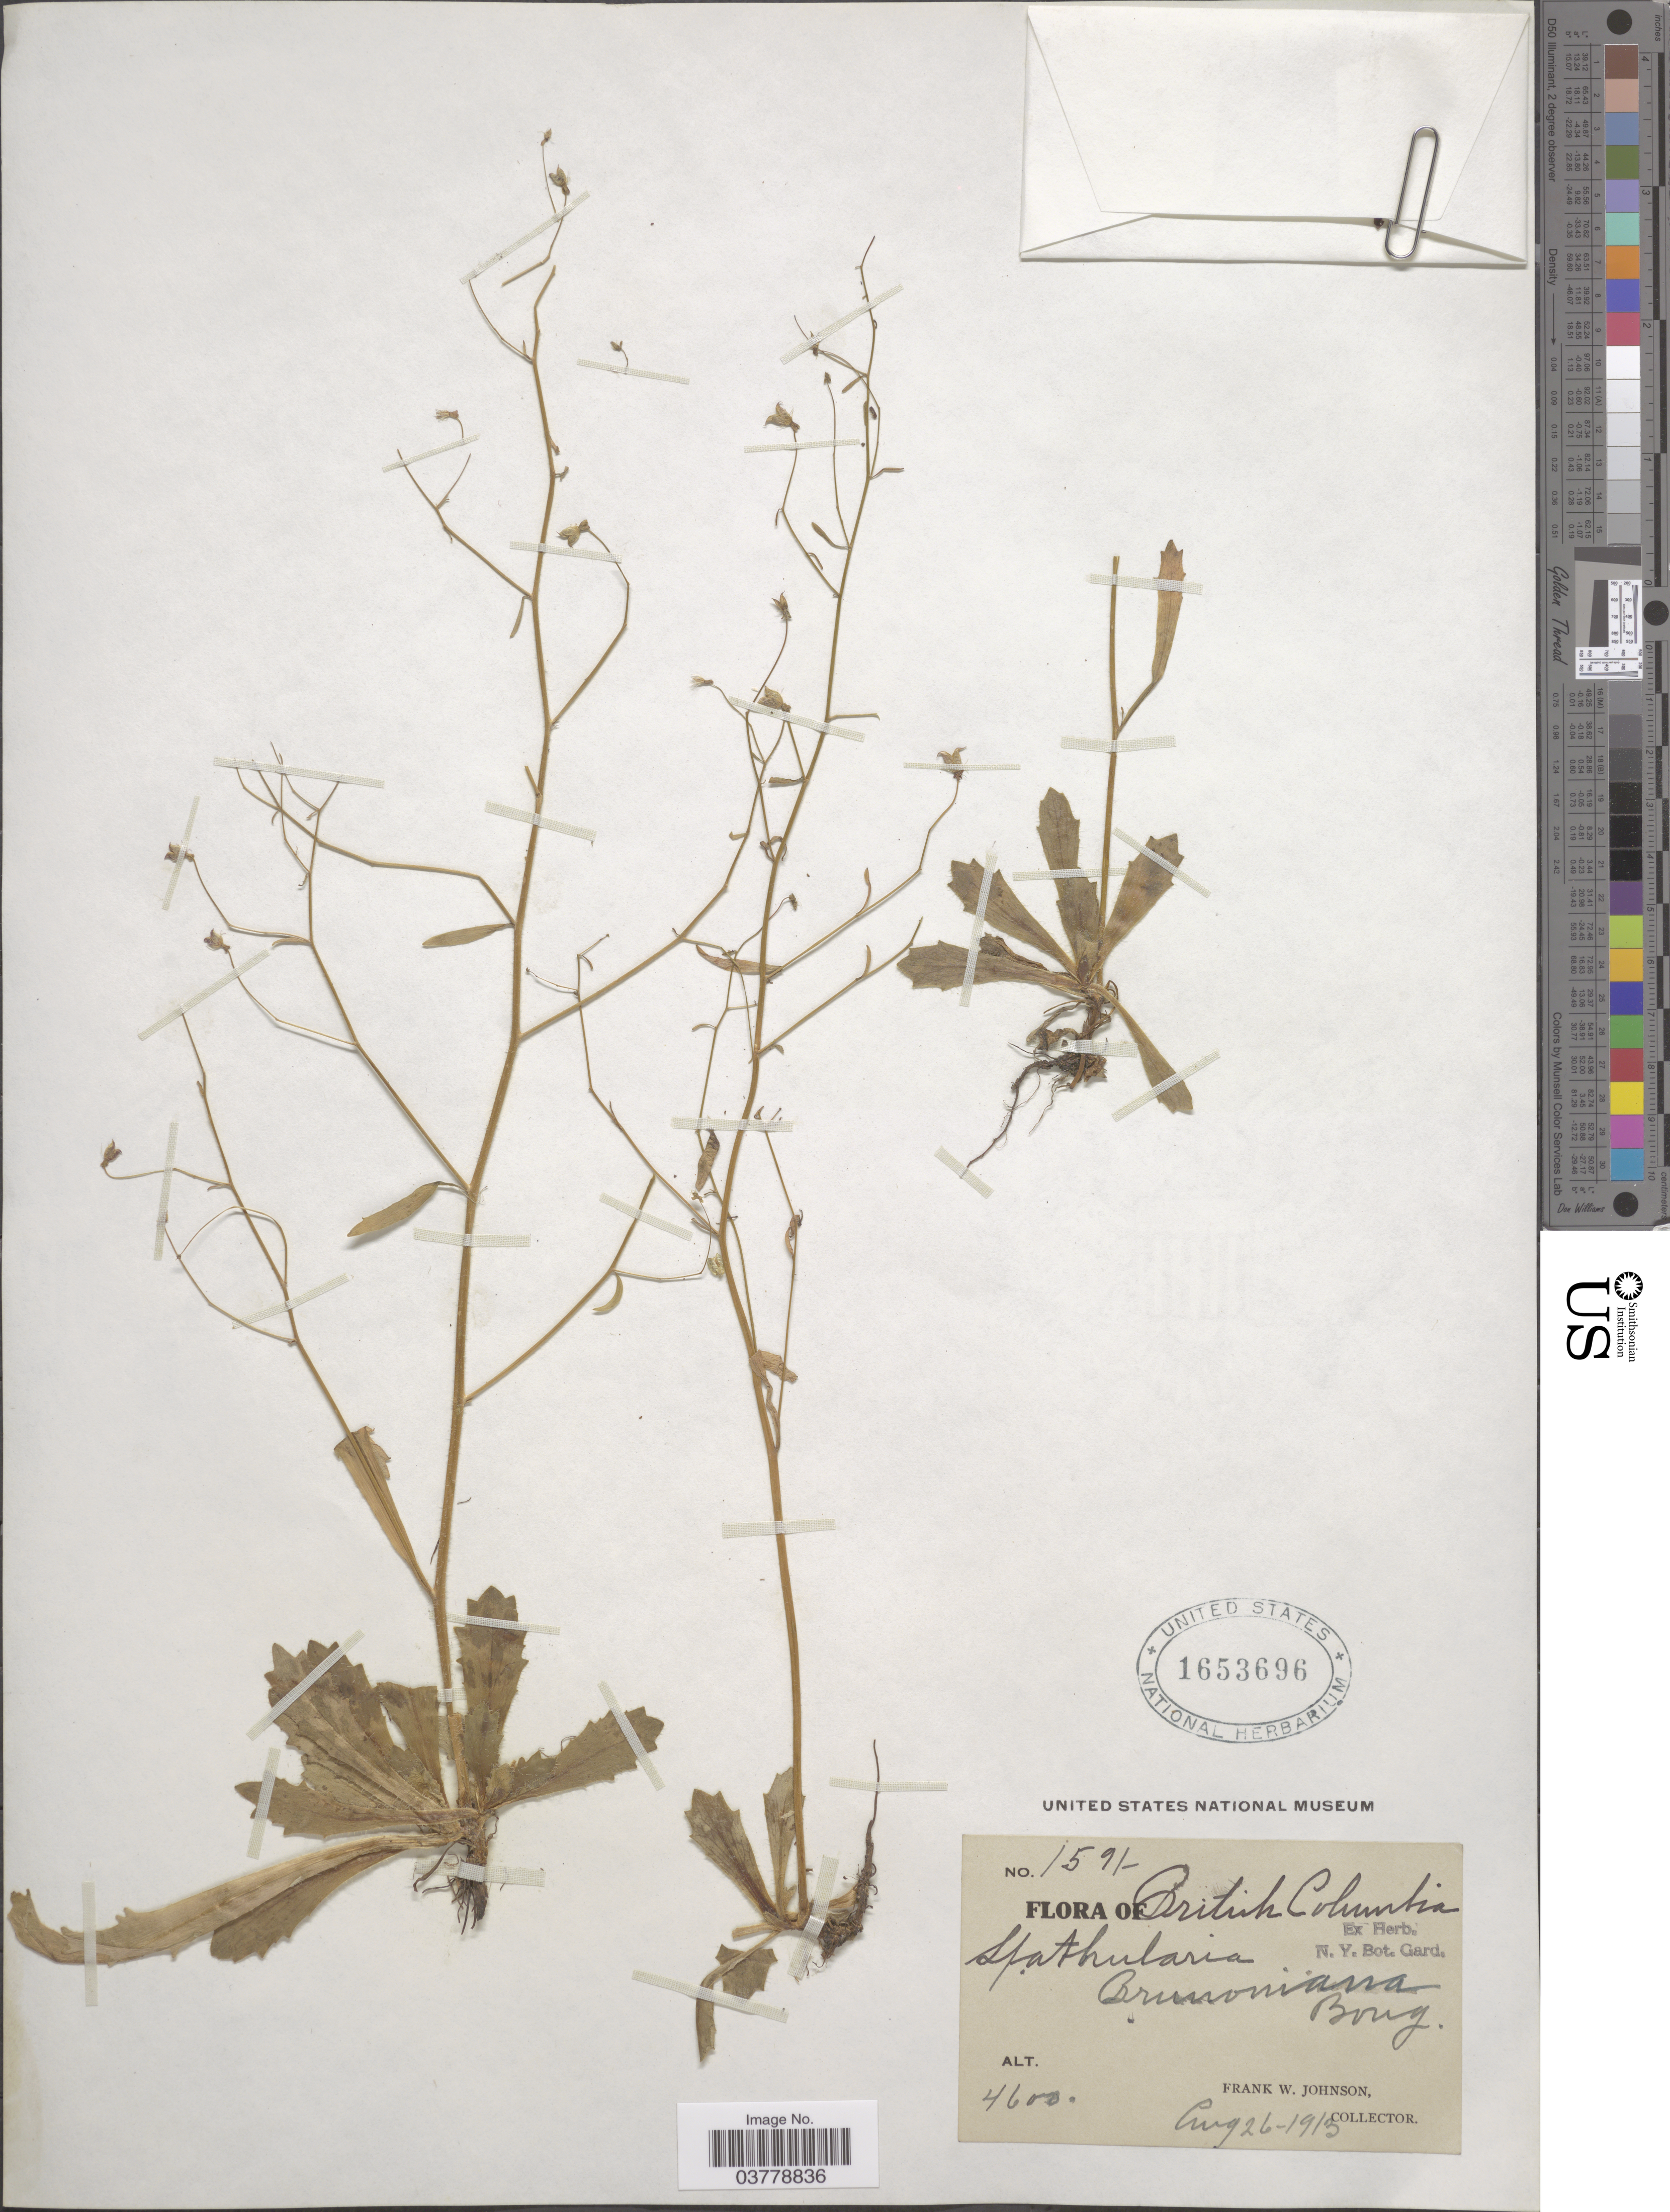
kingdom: Plantae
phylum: Tracheophyta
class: Magnoliopsida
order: Saxifragales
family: Saxifragaceae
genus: Micranthes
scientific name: Micranthes ferruginea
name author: (Graham) Brouillet & Gornall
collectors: F. W. Johnson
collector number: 1591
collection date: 1913-08-26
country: Canada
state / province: British Columbia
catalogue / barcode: US 1653696